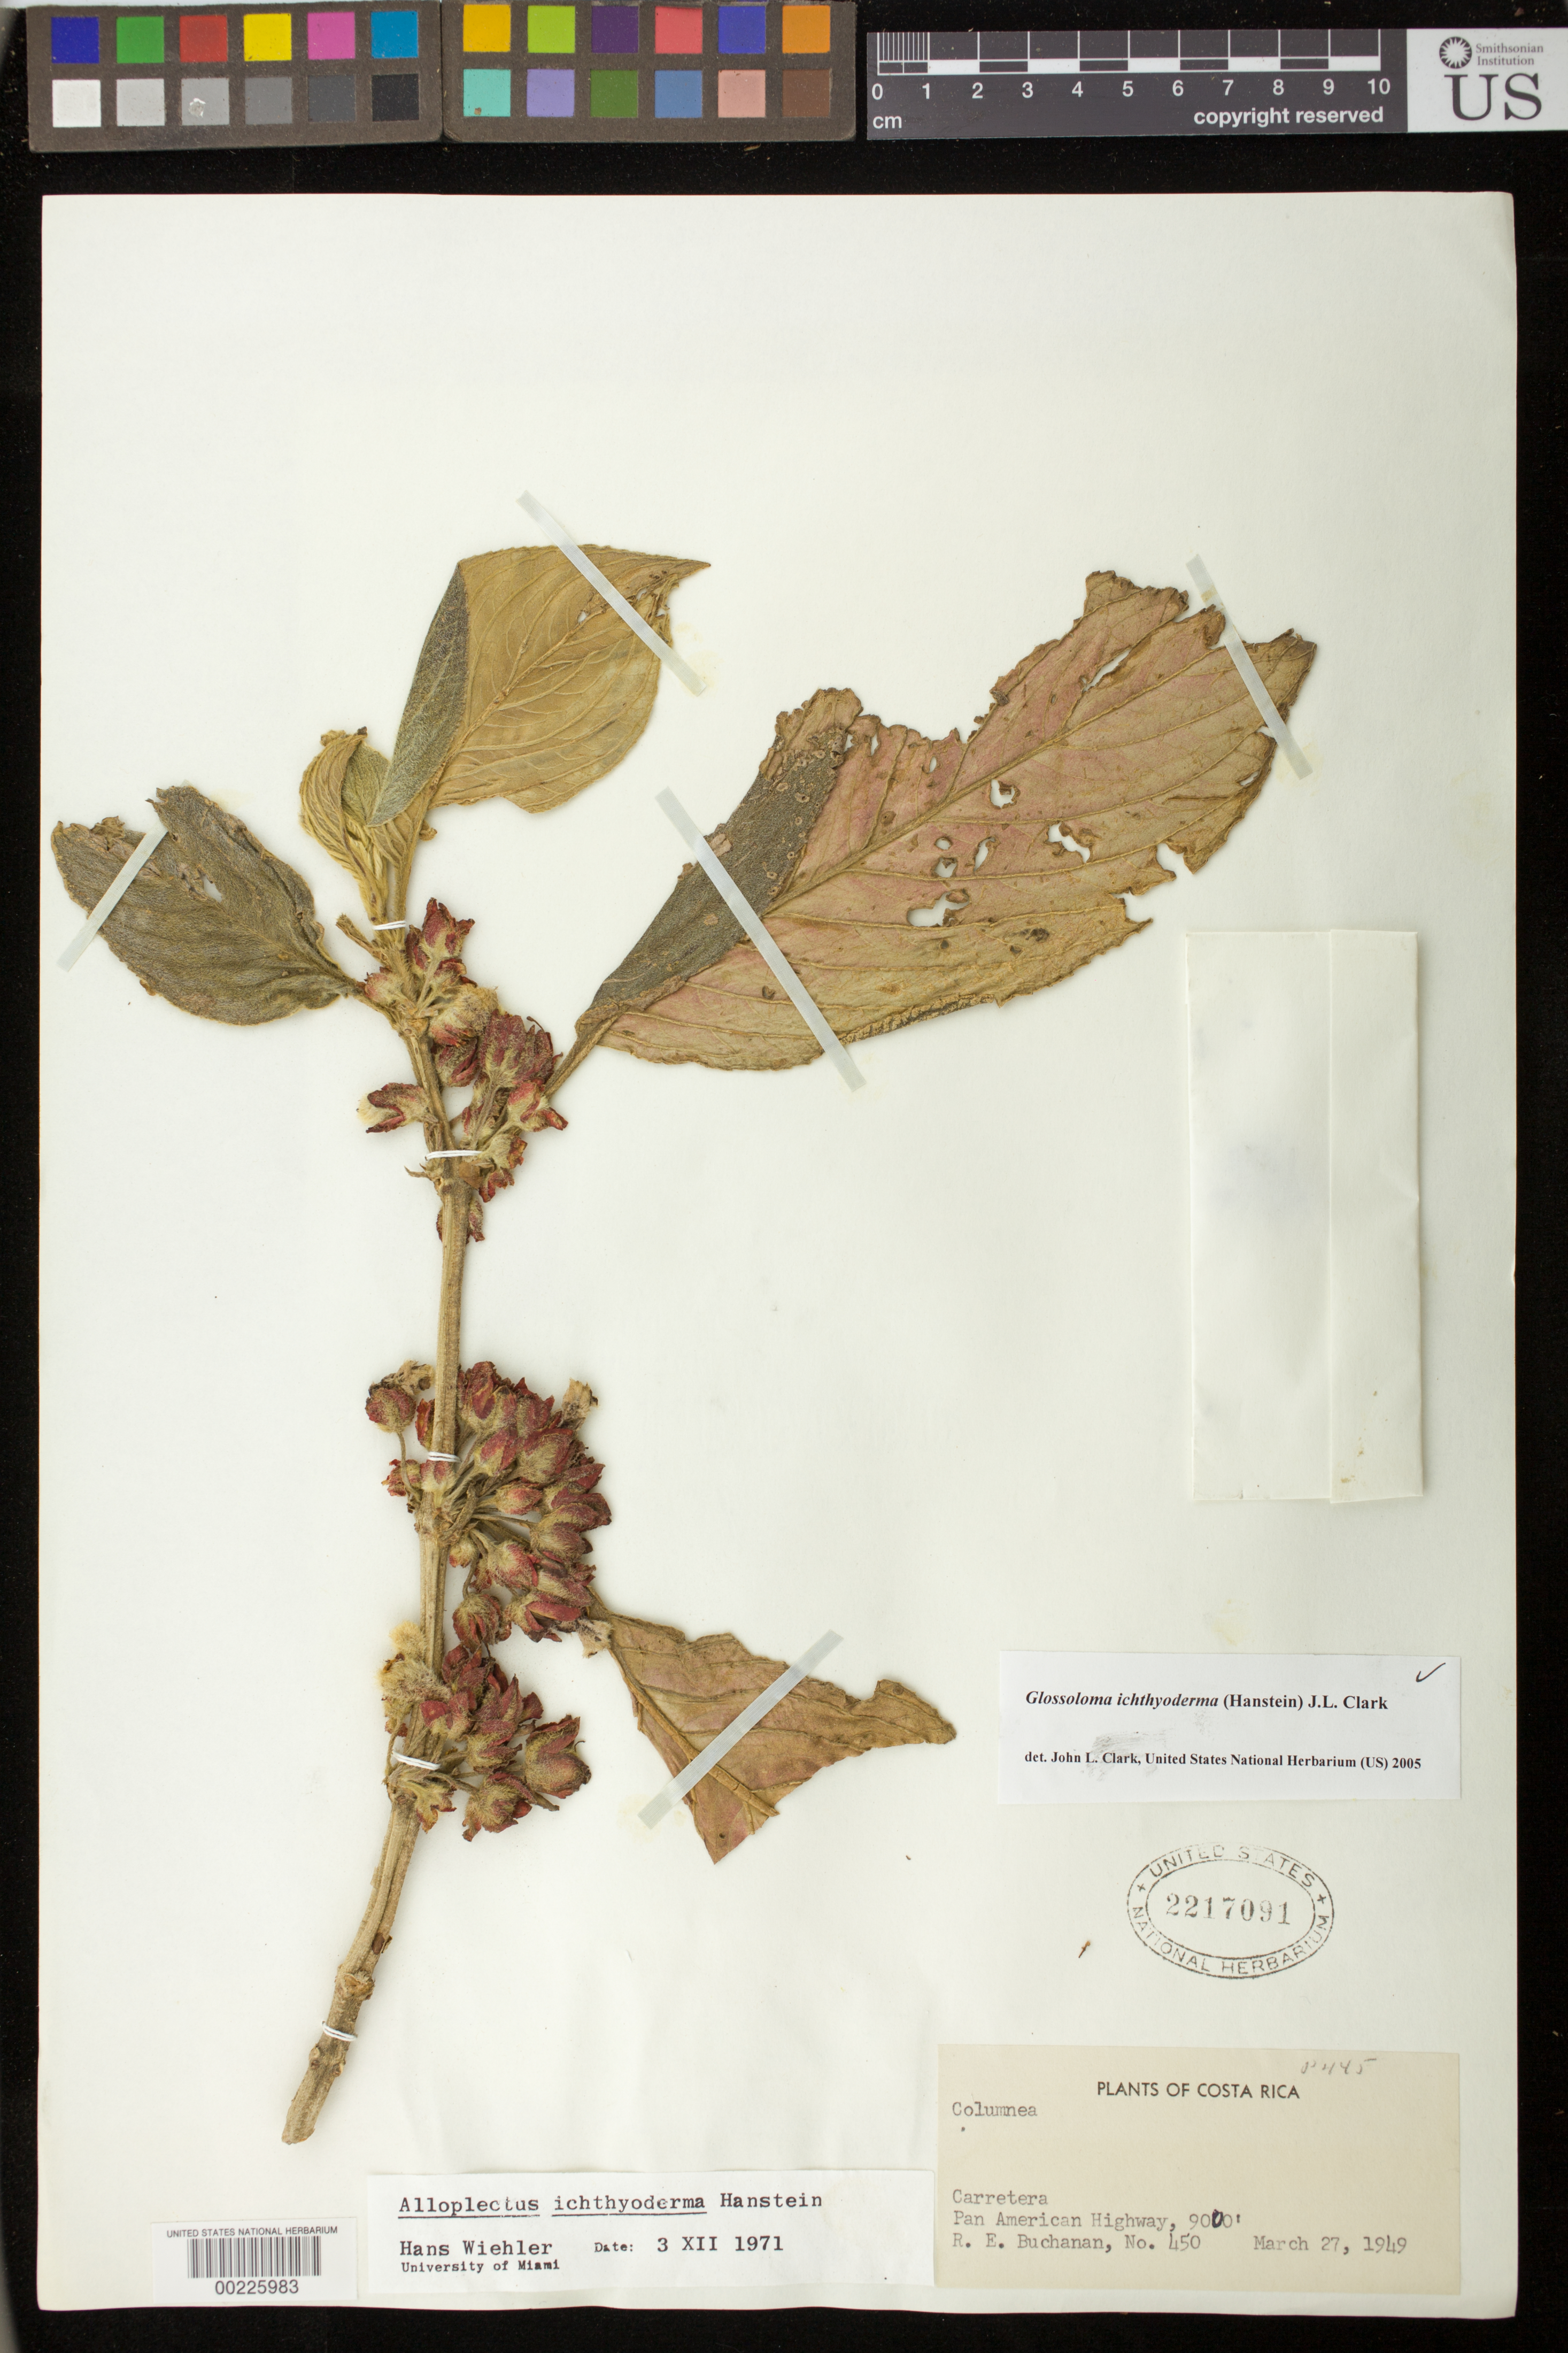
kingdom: Plantae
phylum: Tracheophyta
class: Magnoliopsida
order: Lamiales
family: Gesneriaceae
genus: Glossoloma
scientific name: Glossoloma ichthyoderma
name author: (Hanst.) J.L. Clark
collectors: R. Buchanan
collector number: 450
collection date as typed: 27 Mar 1949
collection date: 1949-03-27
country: Costa Rica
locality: Pan American highway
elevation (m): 2743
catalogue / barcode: US 2217091